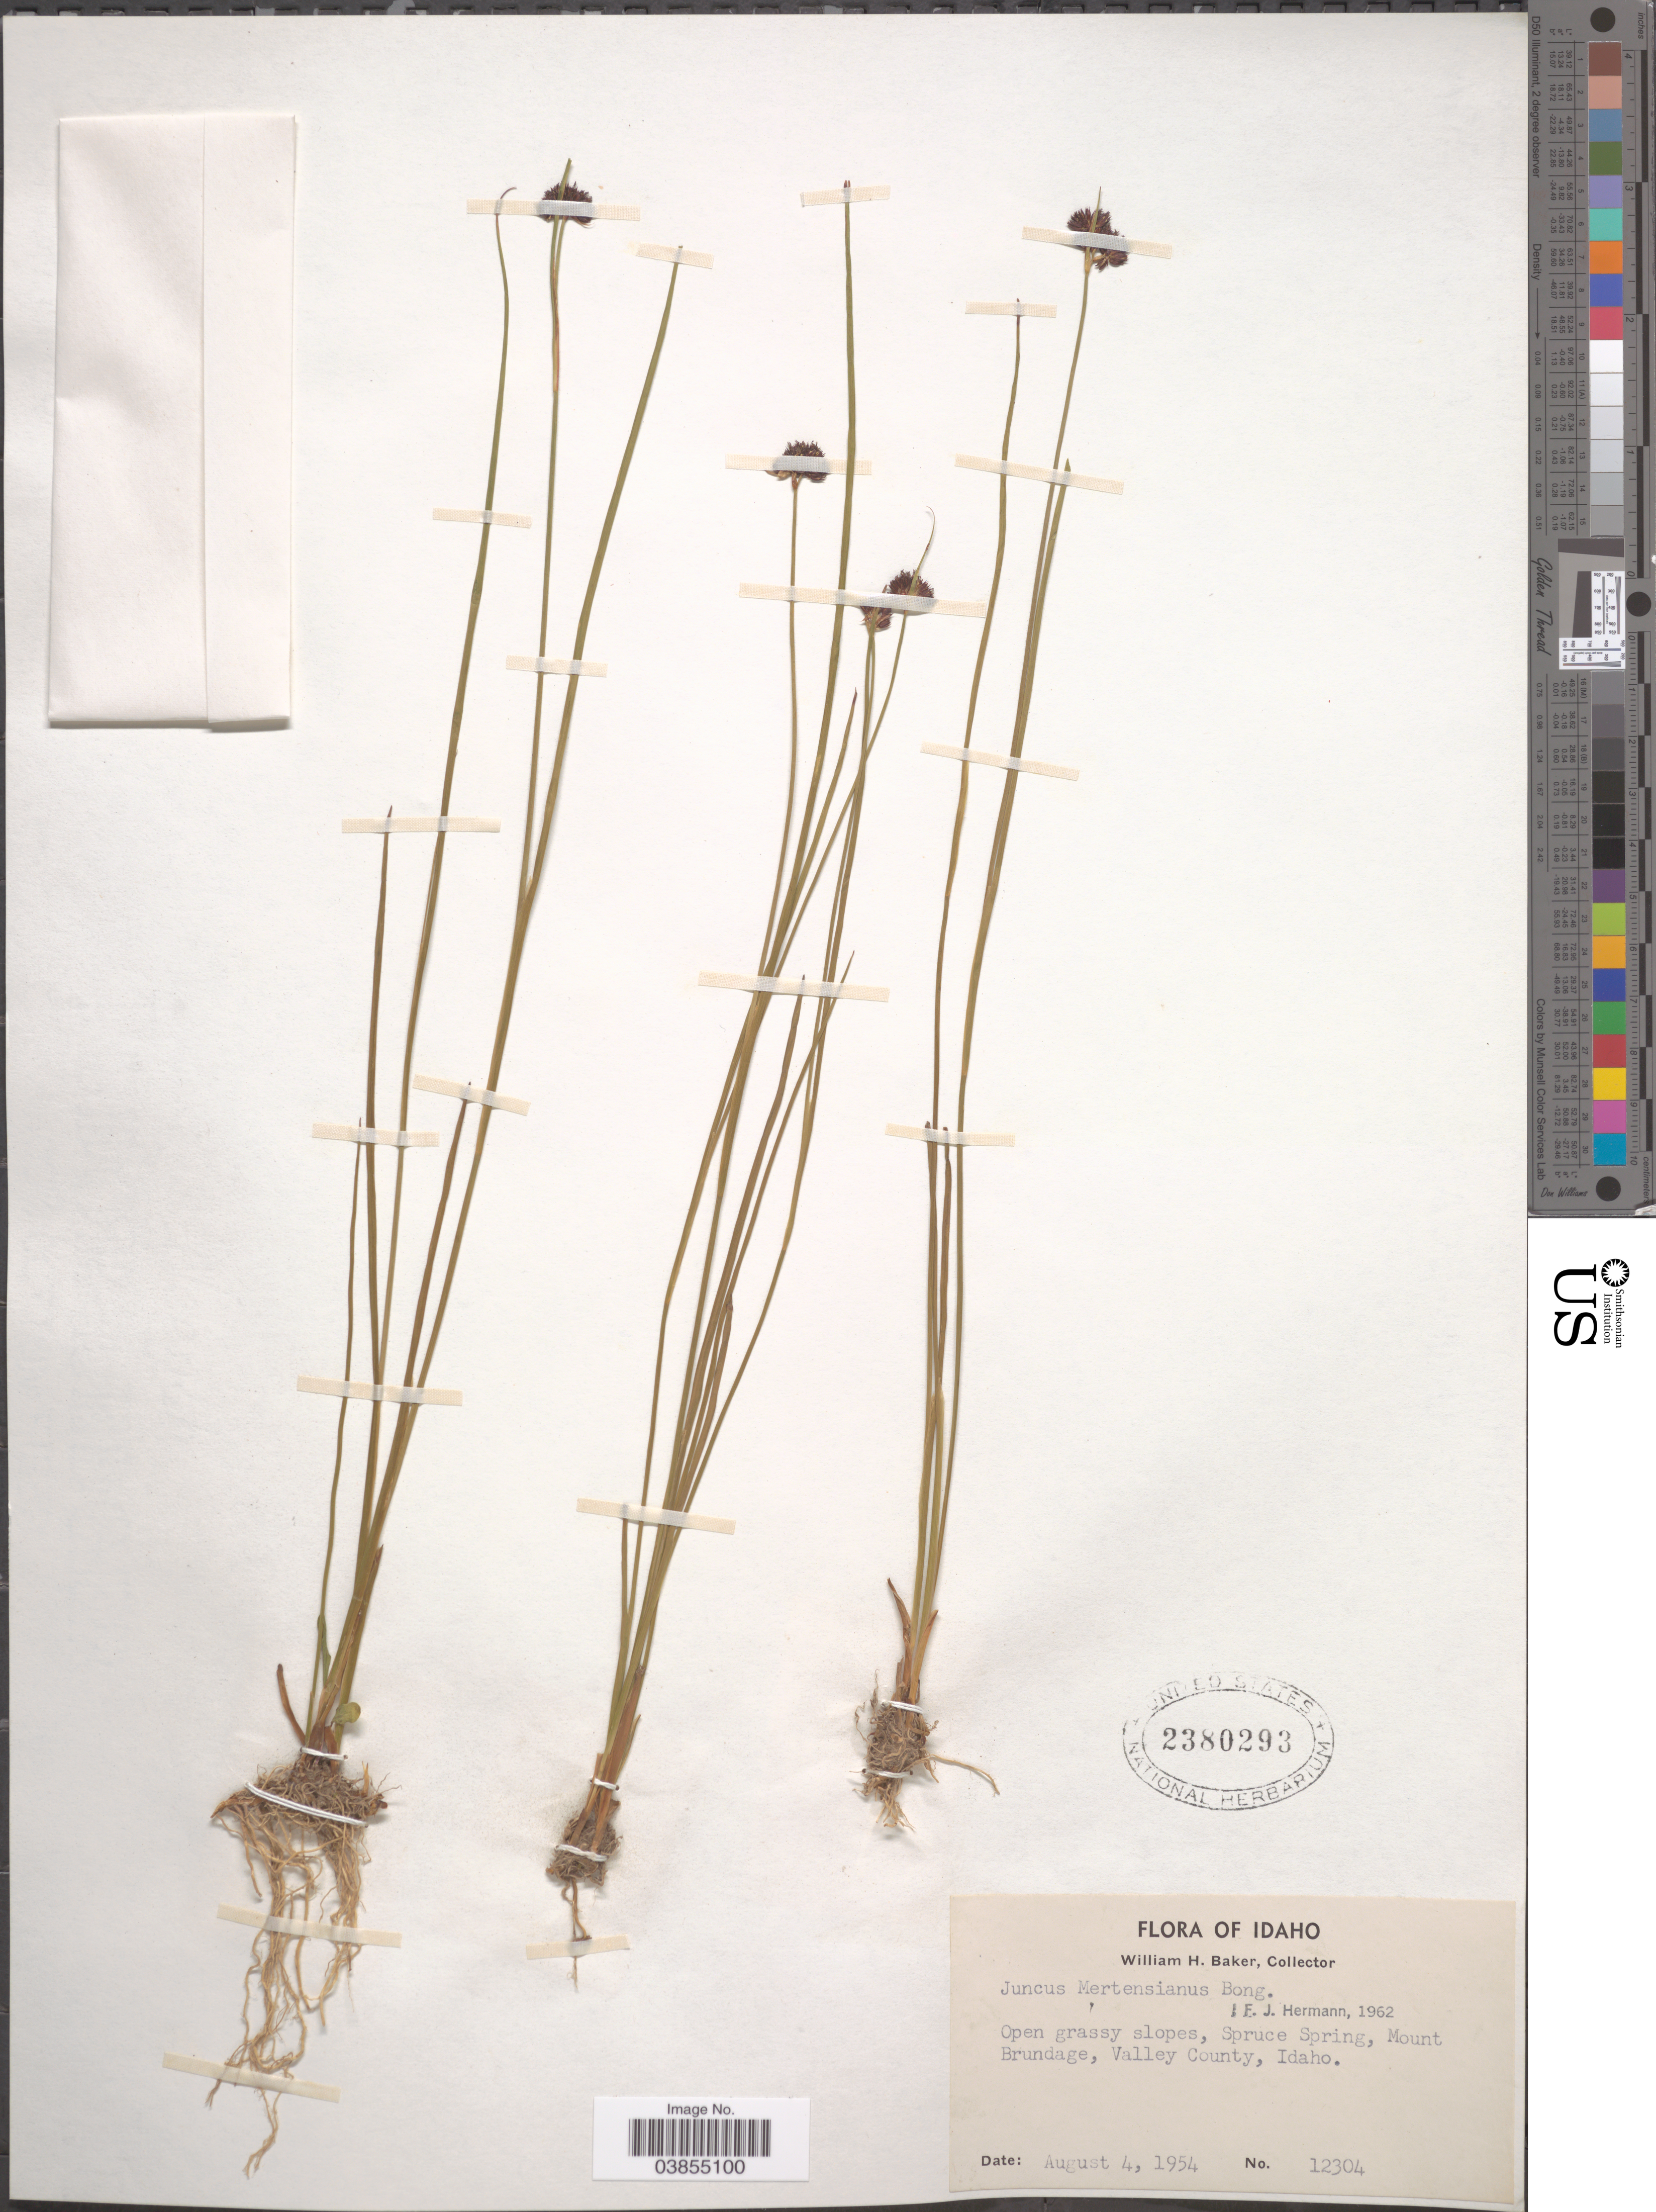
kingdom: Plantae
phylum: Tracheophyta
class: Liliopsida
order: Poales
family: Juncaceae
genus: Juncus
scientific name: Juncus mertensianus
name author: Bong.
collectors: W. H. Baker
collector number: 12304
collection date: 1954-08-04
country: United States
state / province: Idaho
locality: Spruce Spring, Mount Brundage, Valley County.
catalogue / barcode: US 2380293